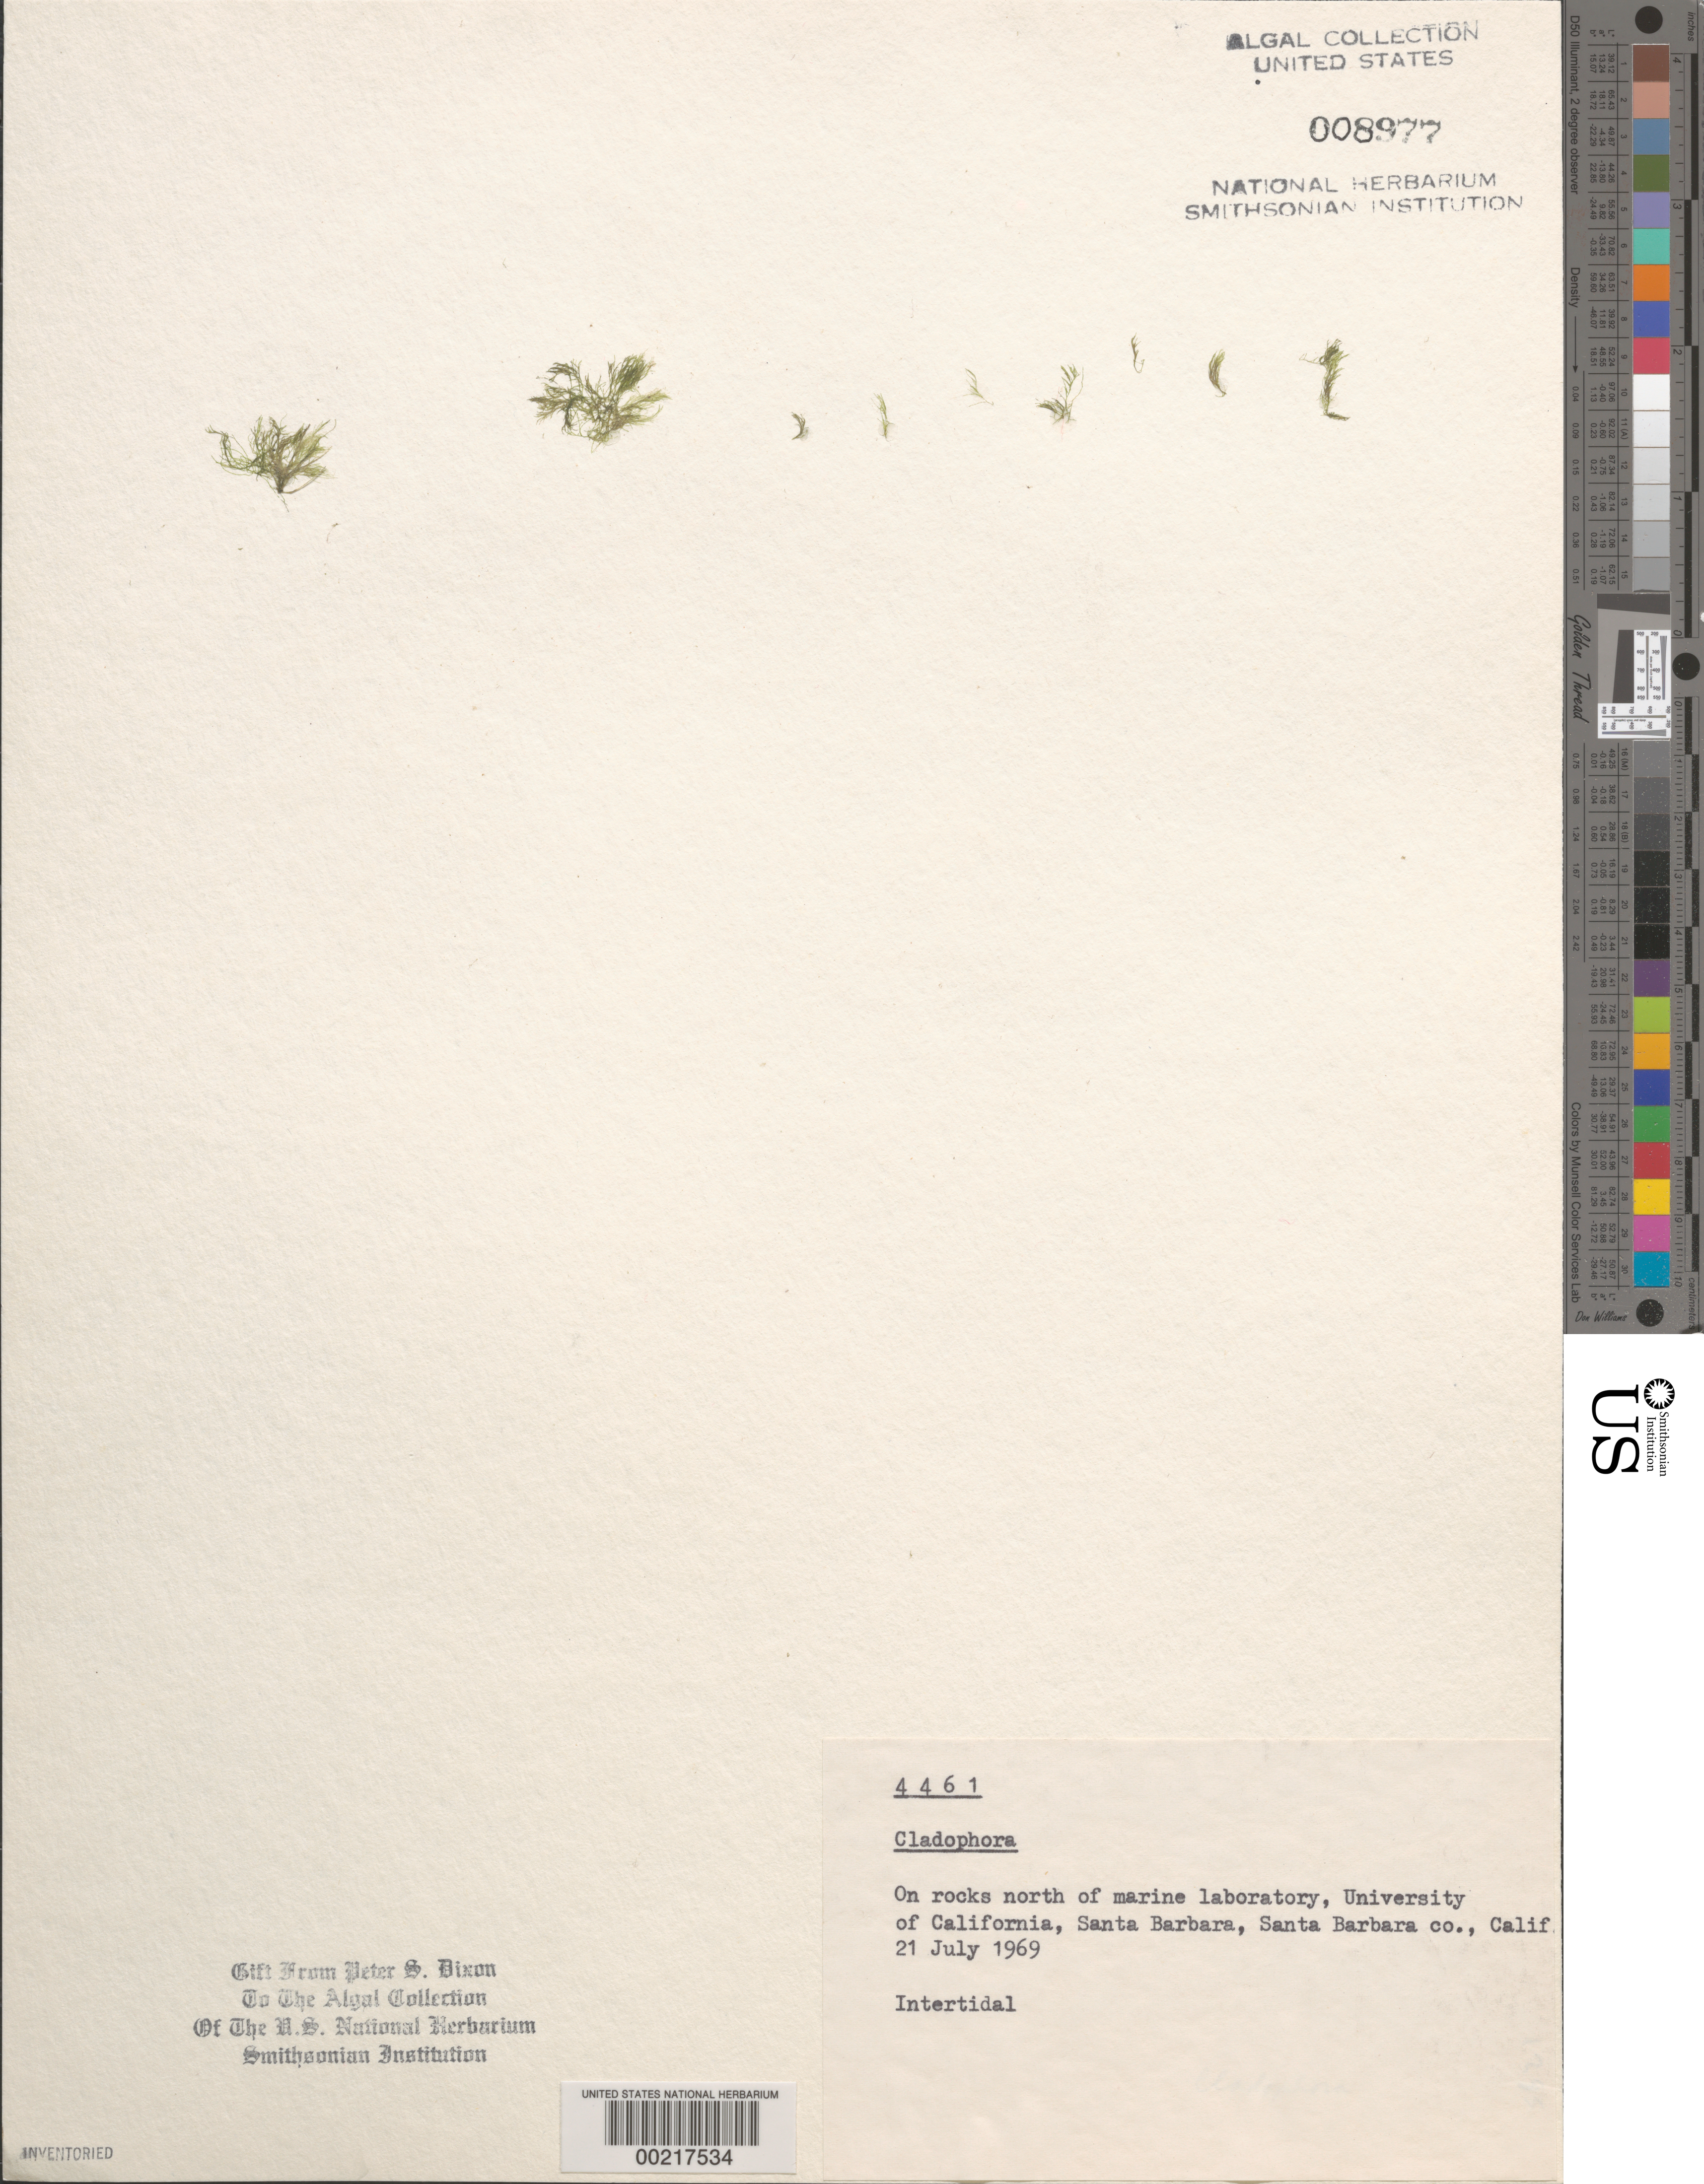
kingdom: Plantae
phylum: Chlorophyta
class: Ulvophyceae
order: Cladophorales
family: Cladophoraceae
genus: Cladophora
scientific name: Cladophora sp.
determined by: Dixon, P. S.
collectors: P. S. Dixon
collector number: PSD 4461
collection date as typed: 21 Jul 1969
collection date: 1969-07-21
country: United States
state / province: California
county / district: Santa Barbara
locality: Santa Barbara, University of California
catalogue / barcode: US 8977